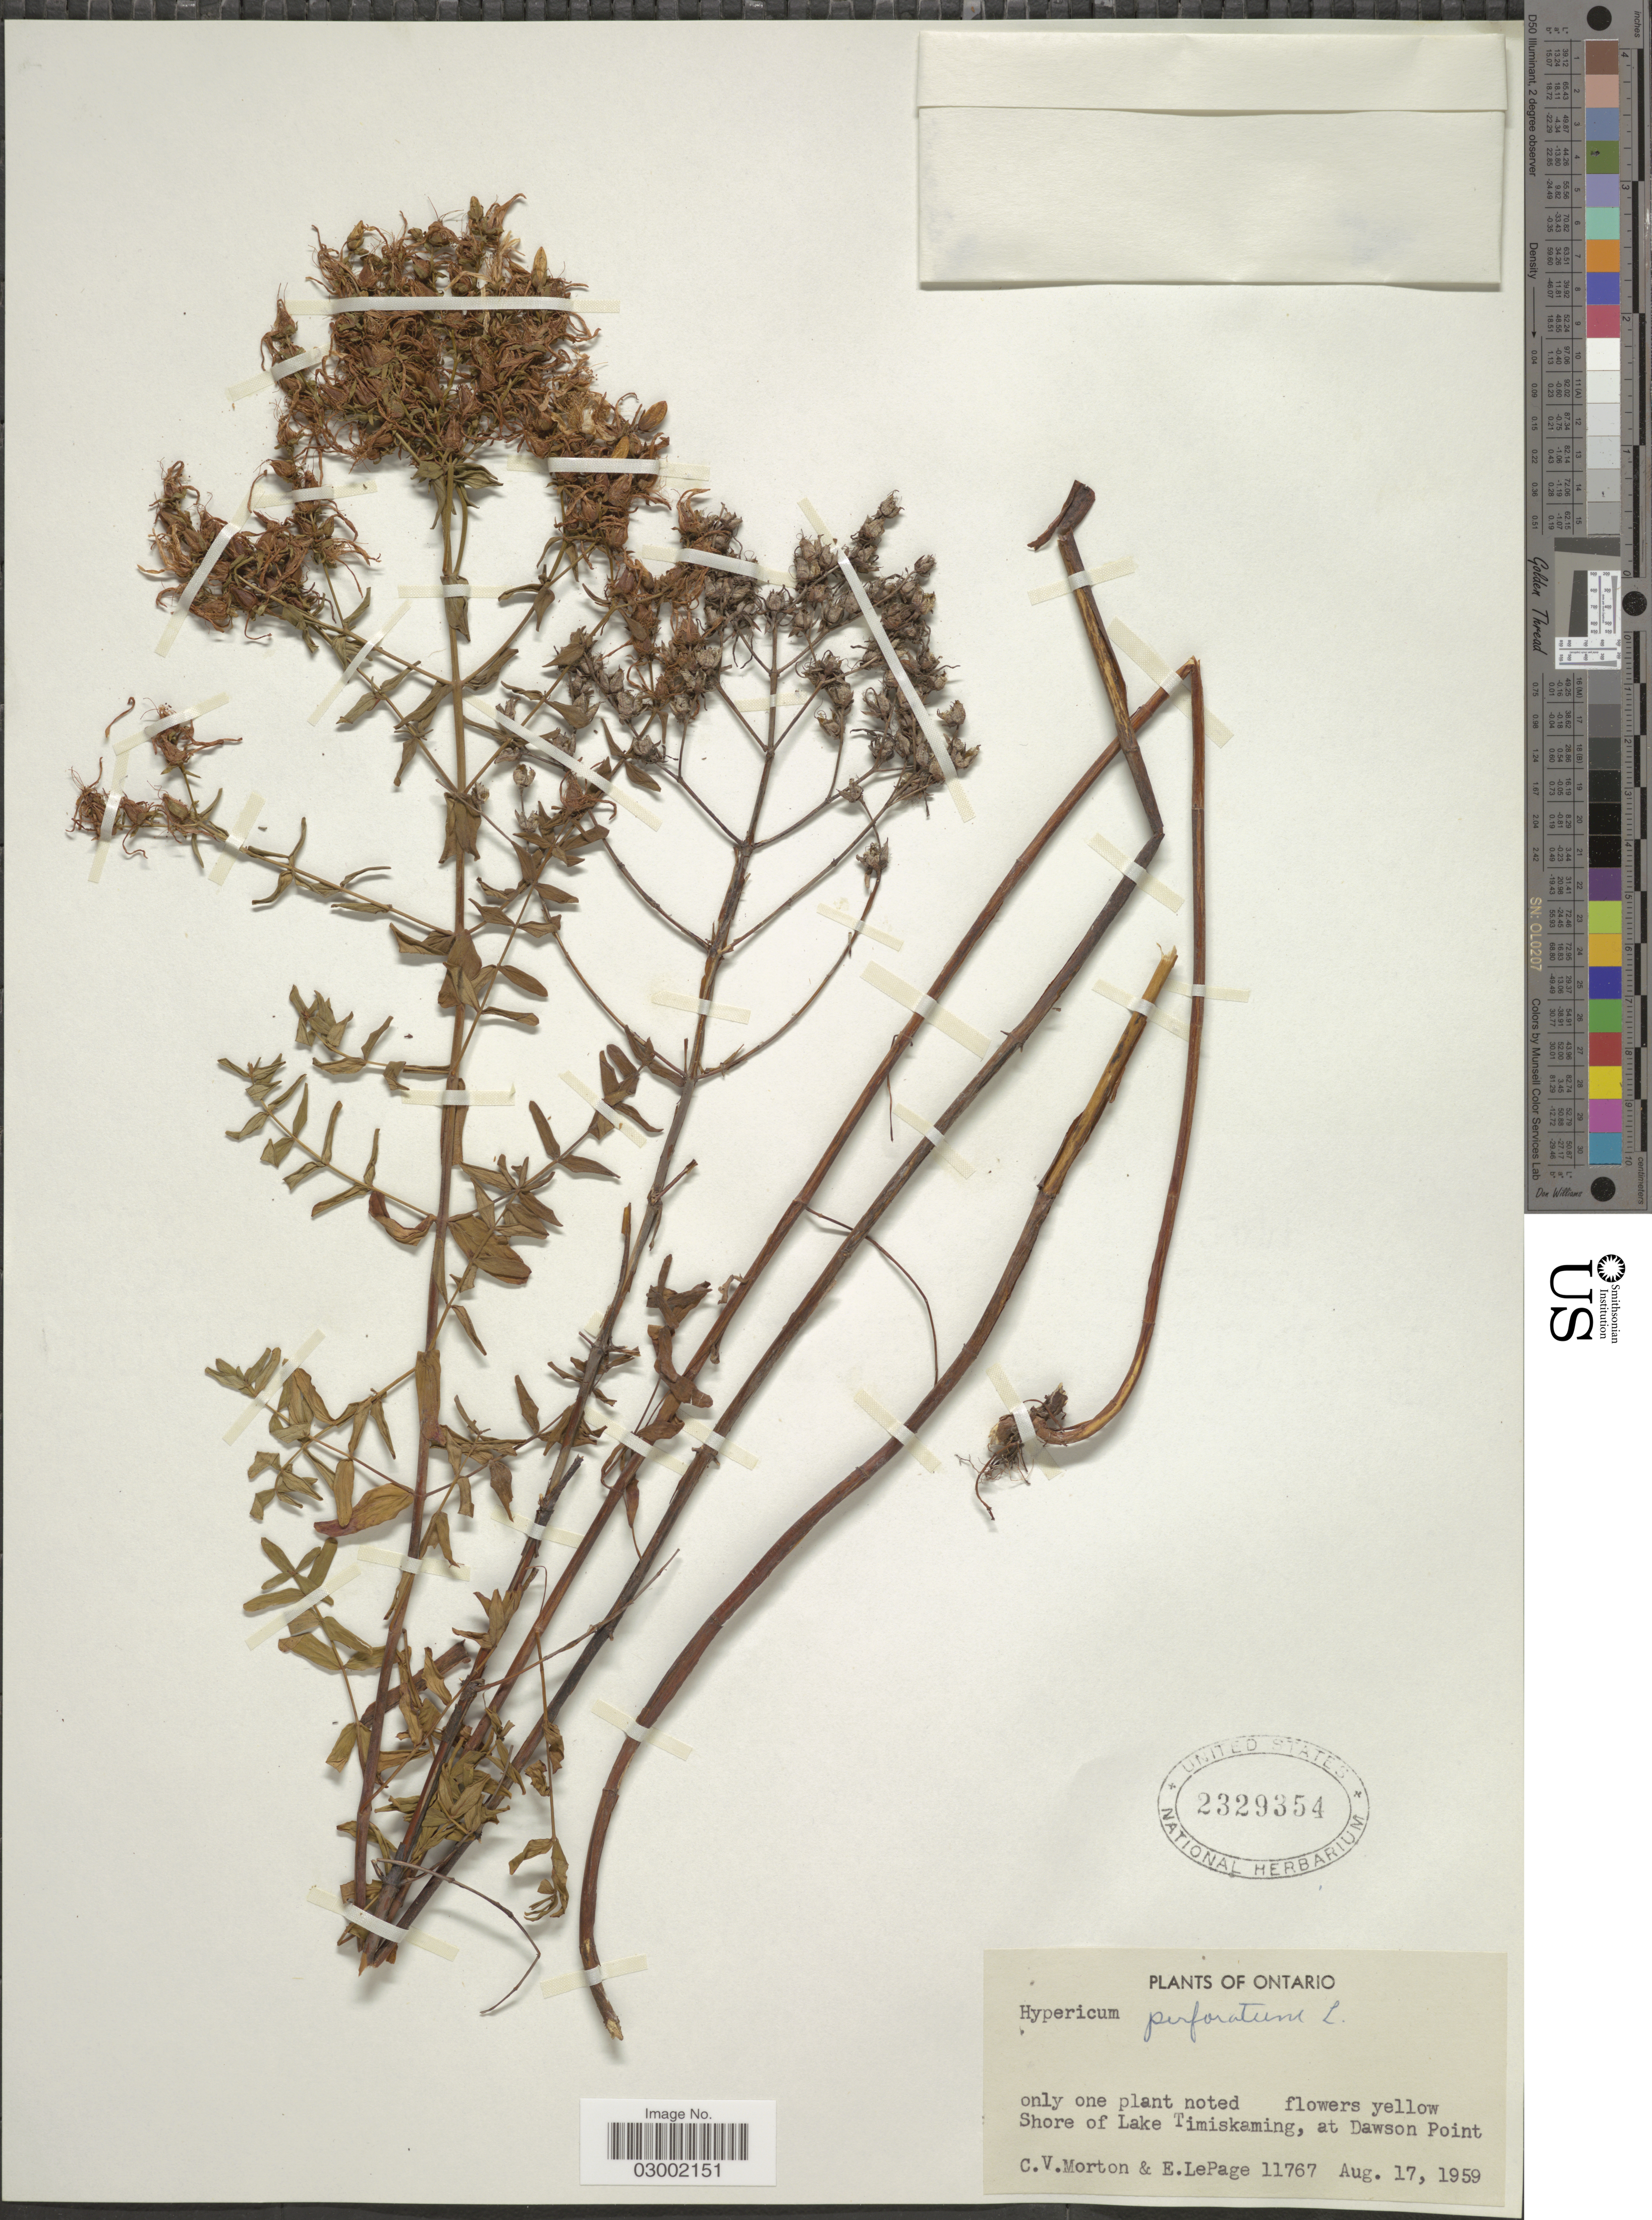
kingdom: Plantae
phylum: Tracheophyta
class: Magnoliopsida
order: Malpighiales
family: Hypericaceae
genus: Hypericum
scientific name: Hypericum perforatum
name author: L.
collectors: C. V. Morton & E. Lepage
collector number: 11767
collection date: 1959-08-17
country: Canada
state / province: Ontario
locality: Shore of Lake Timiskaming, at Dawson Point.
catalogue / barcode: US 2329354